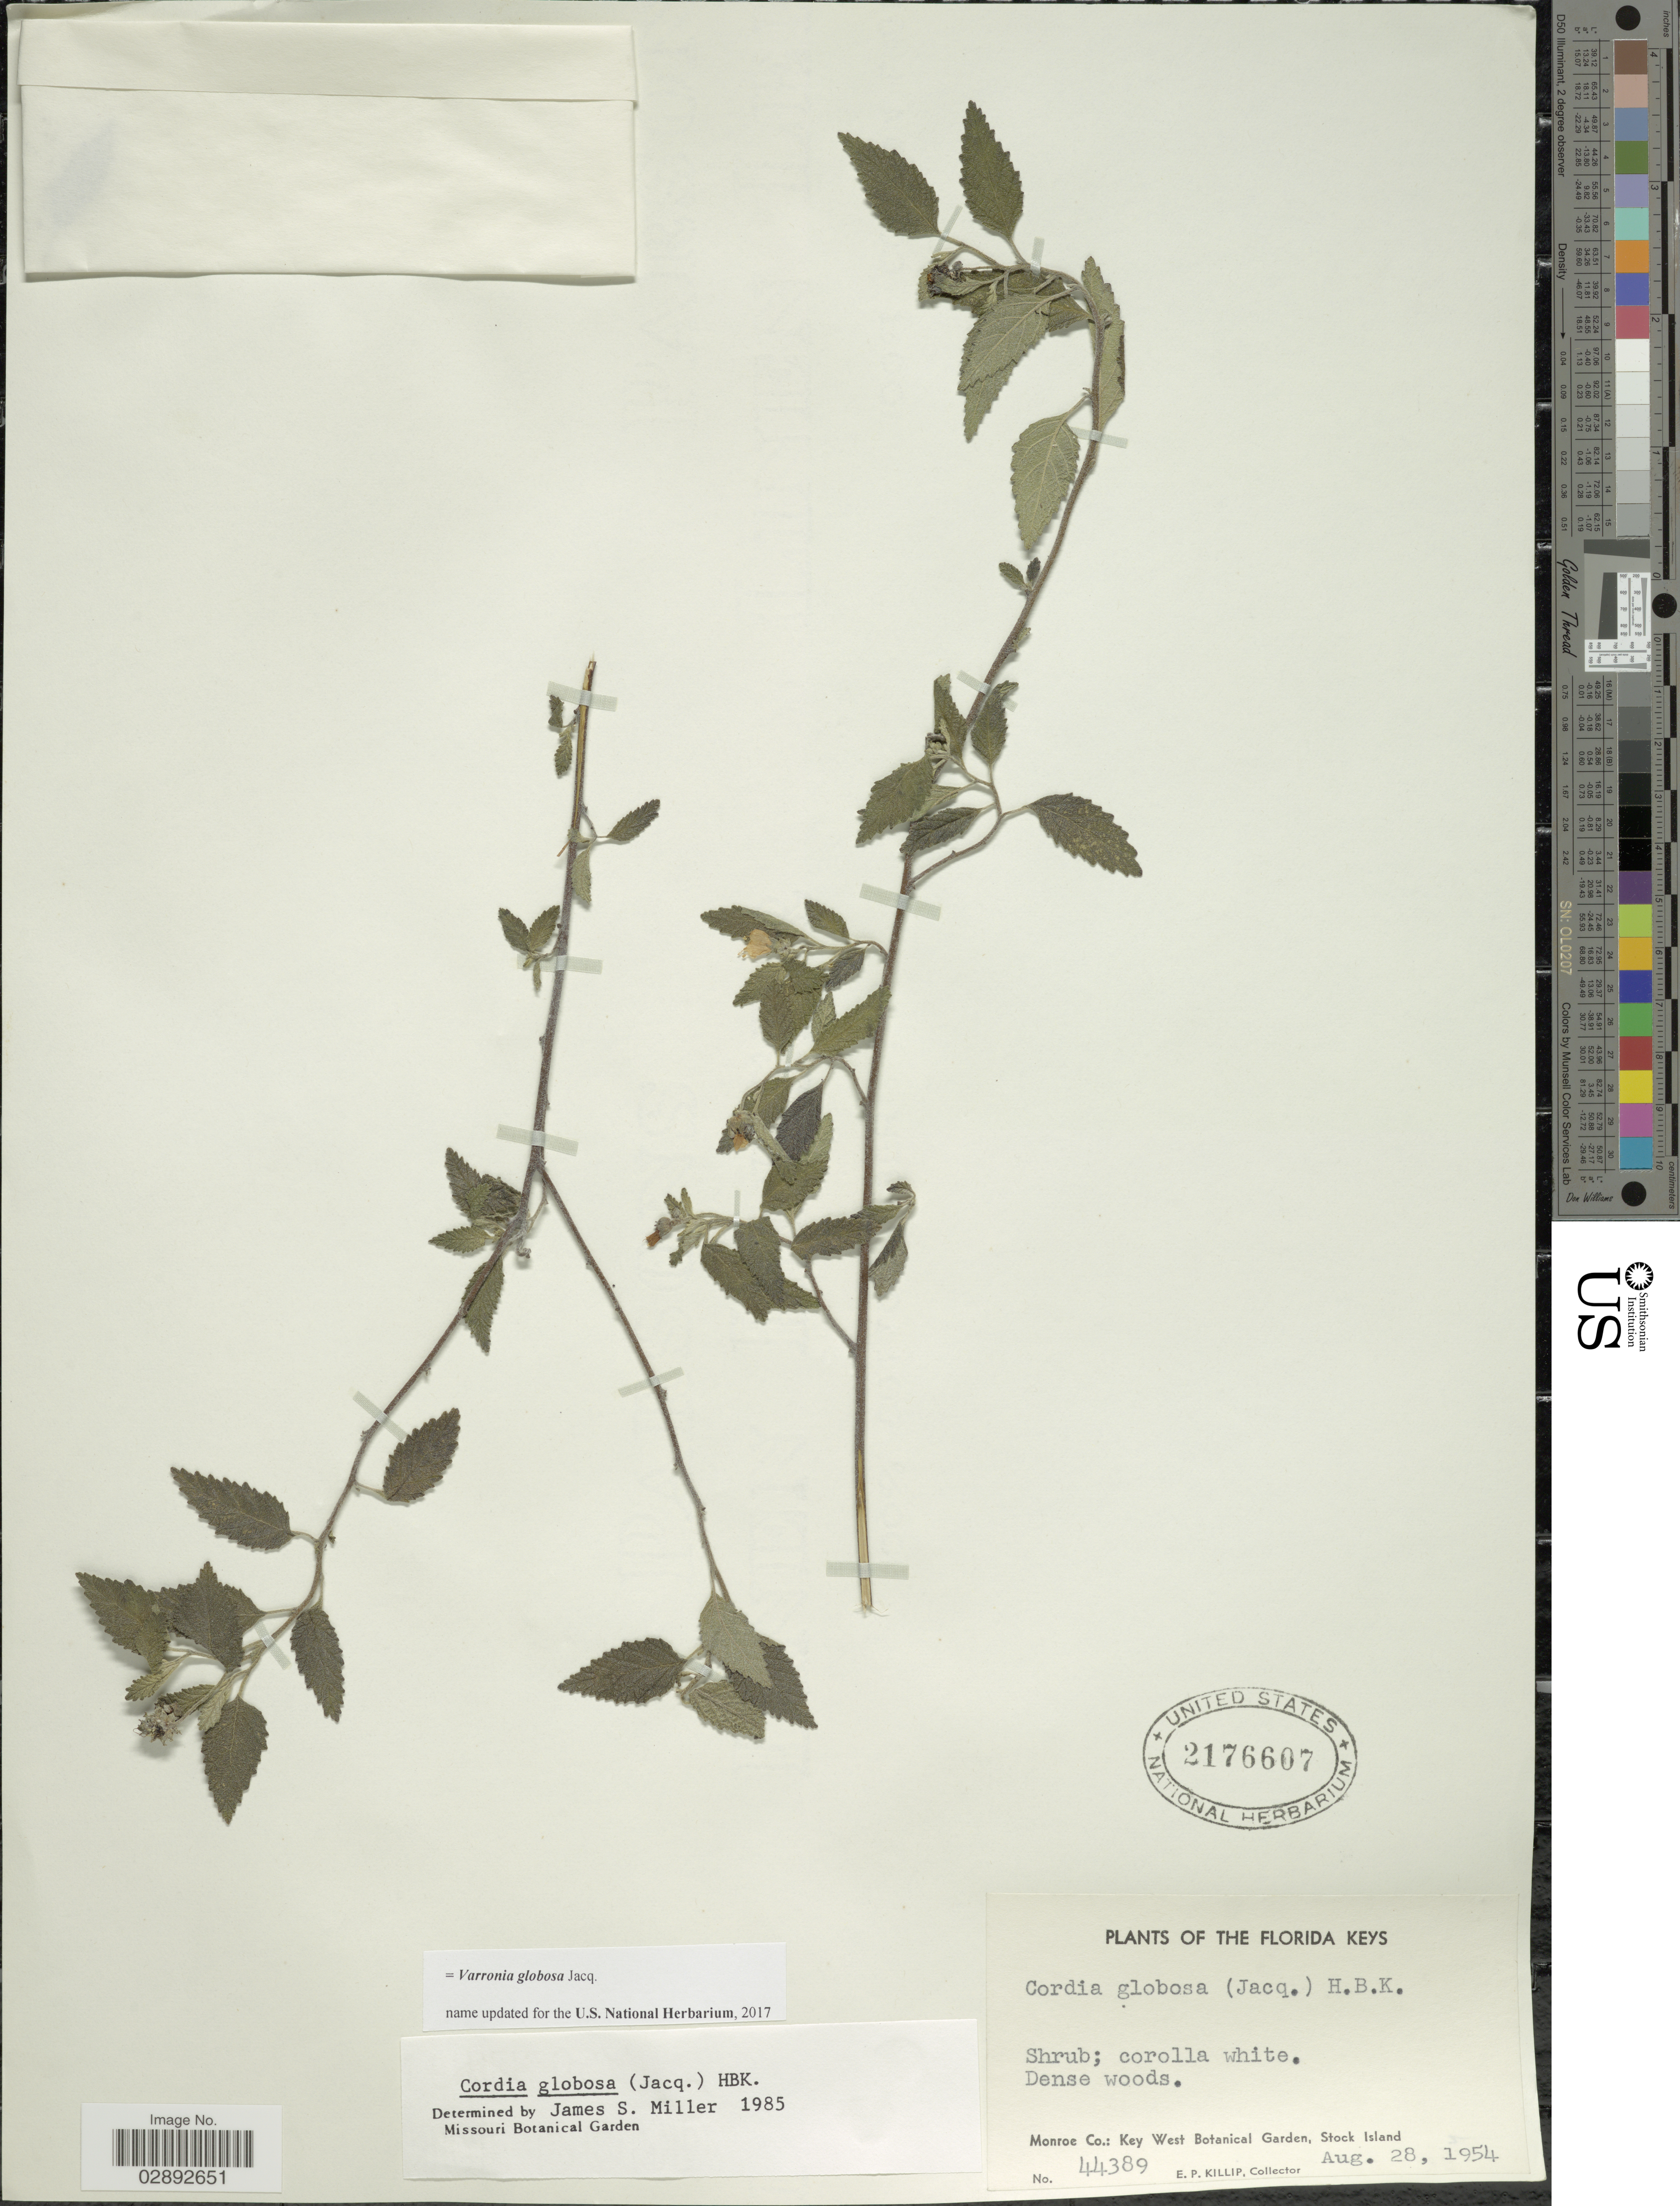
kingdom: Plantae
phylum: Tracheophyta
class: Magnoliopsida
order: Boraginales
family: Cordiaceae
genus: Varronia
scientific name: Varronia globosa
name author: Jacq.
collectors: E. P. Killip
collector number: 44389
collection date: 1954-08-28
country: United States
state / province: Florida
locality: Florida Keys. Monroe Co.: Key West Botanical Garden, Stock Island.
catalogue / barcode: US 2176607